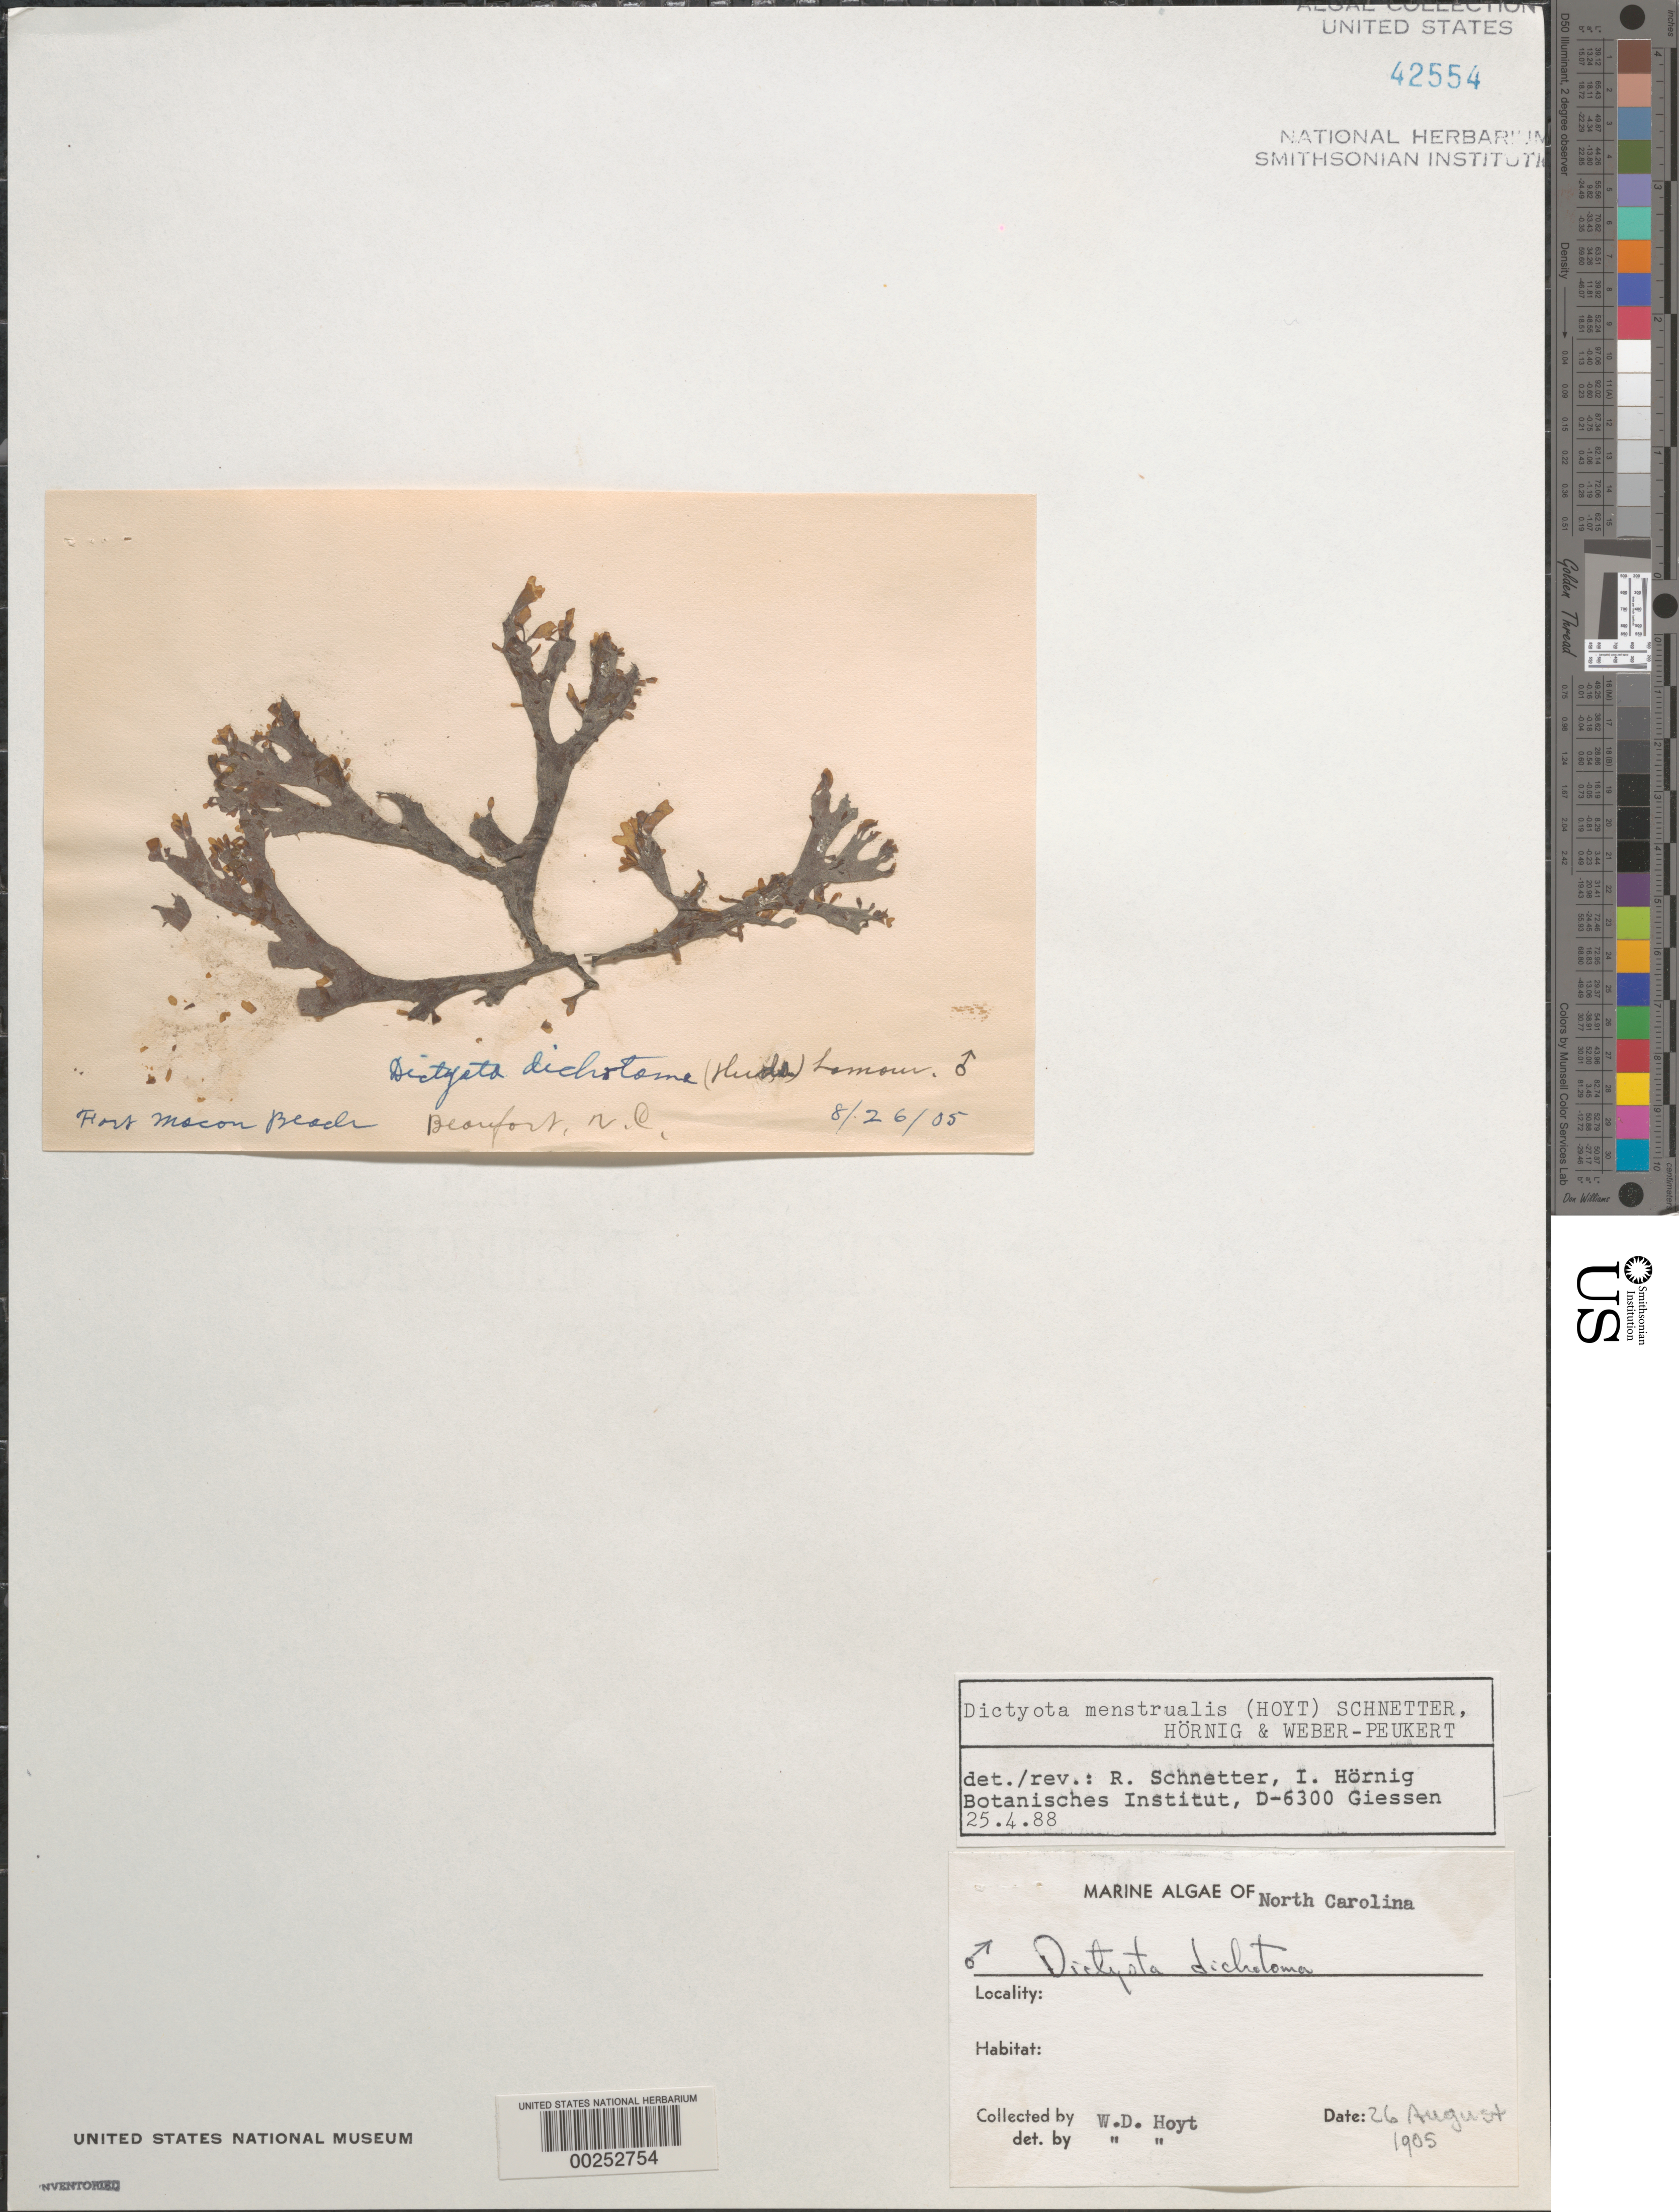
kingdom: Chromista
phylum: Ochrophyta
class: Phaeophyceae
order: Dictyotales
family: Dictyotaceae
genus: Dictyota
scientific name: Dictyota menstrualis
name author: (Hoyt) Schnetter et al.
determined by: Schnetter, R.; Hörnig, I.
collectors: W. D. Hoyt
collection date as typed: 26 Aug 1905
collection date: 1905-08-26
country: United States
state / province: North Carolina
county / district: Carteret County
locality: Beaufort, Fort Macon breakwater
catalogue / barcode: US 42554